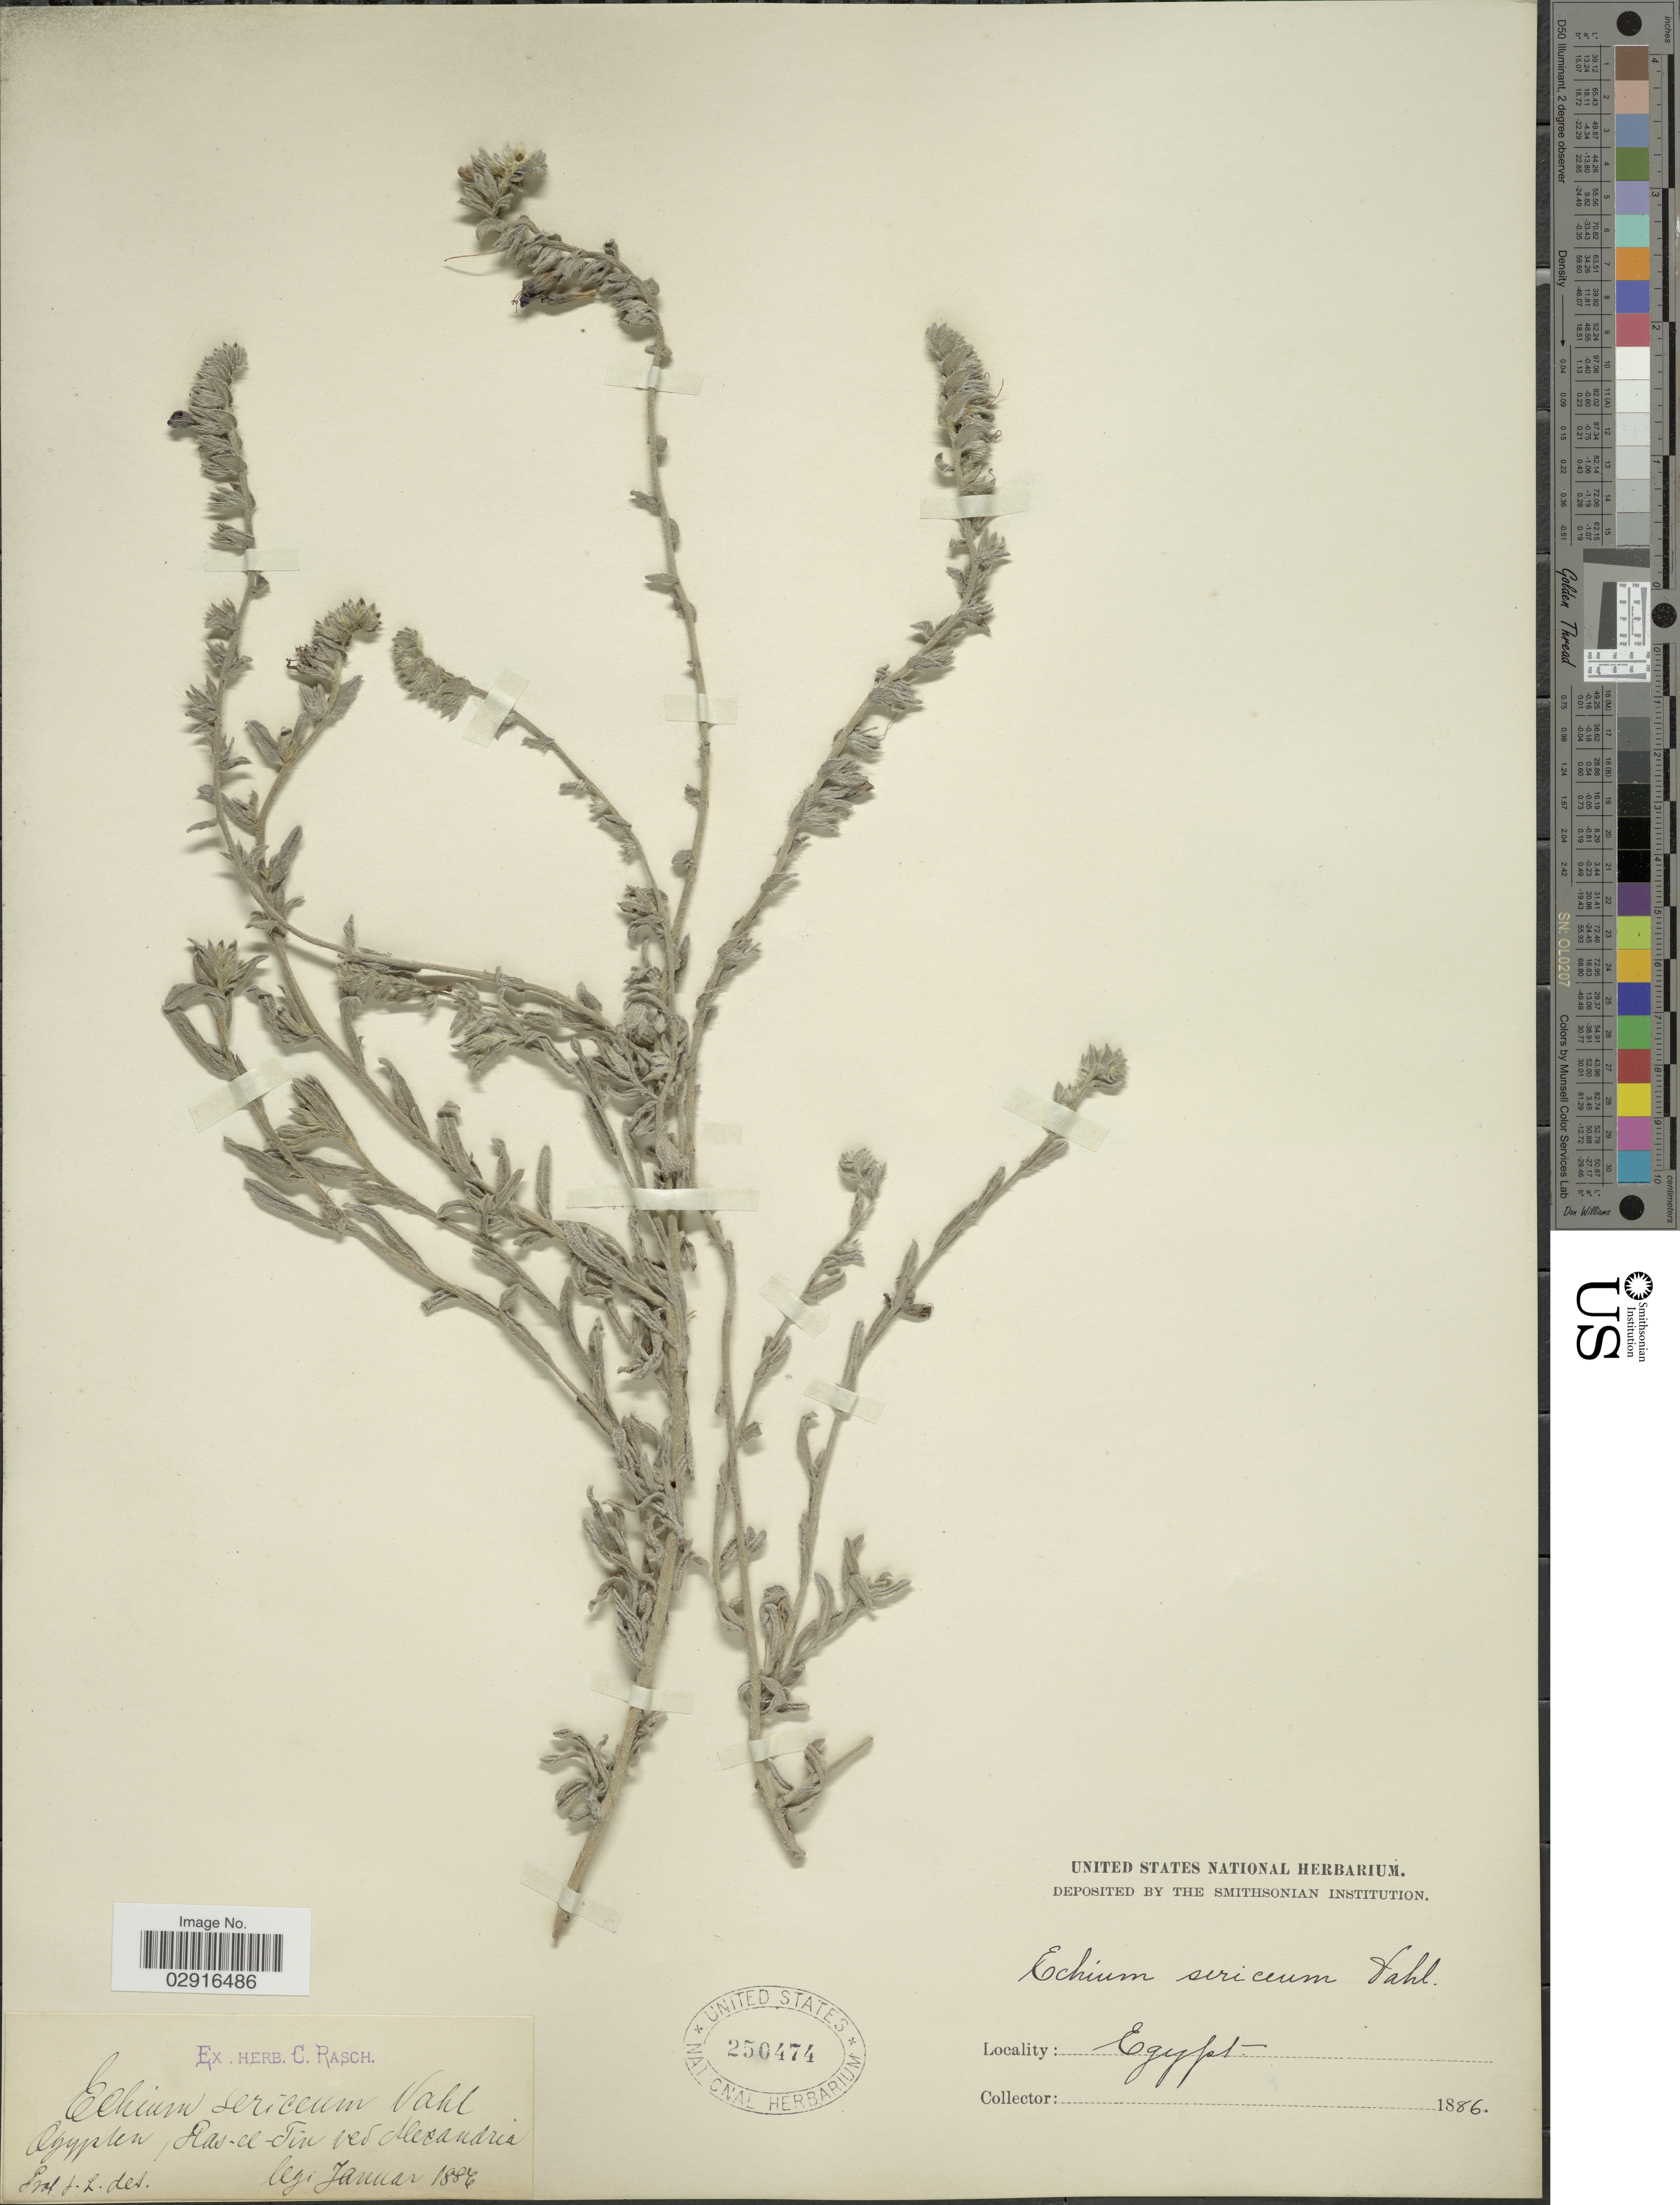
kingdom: Plantae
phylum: Tracheophyta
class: Magnoliopsida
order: Boraginales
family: Boraginaceae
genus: Echium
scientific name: Echium sericeum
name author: Vahl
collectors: C. Rasch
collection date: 1886-01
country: Egypt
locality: Egypten, Ras-el-Tin ved Alexandria.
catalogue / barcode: US 250474